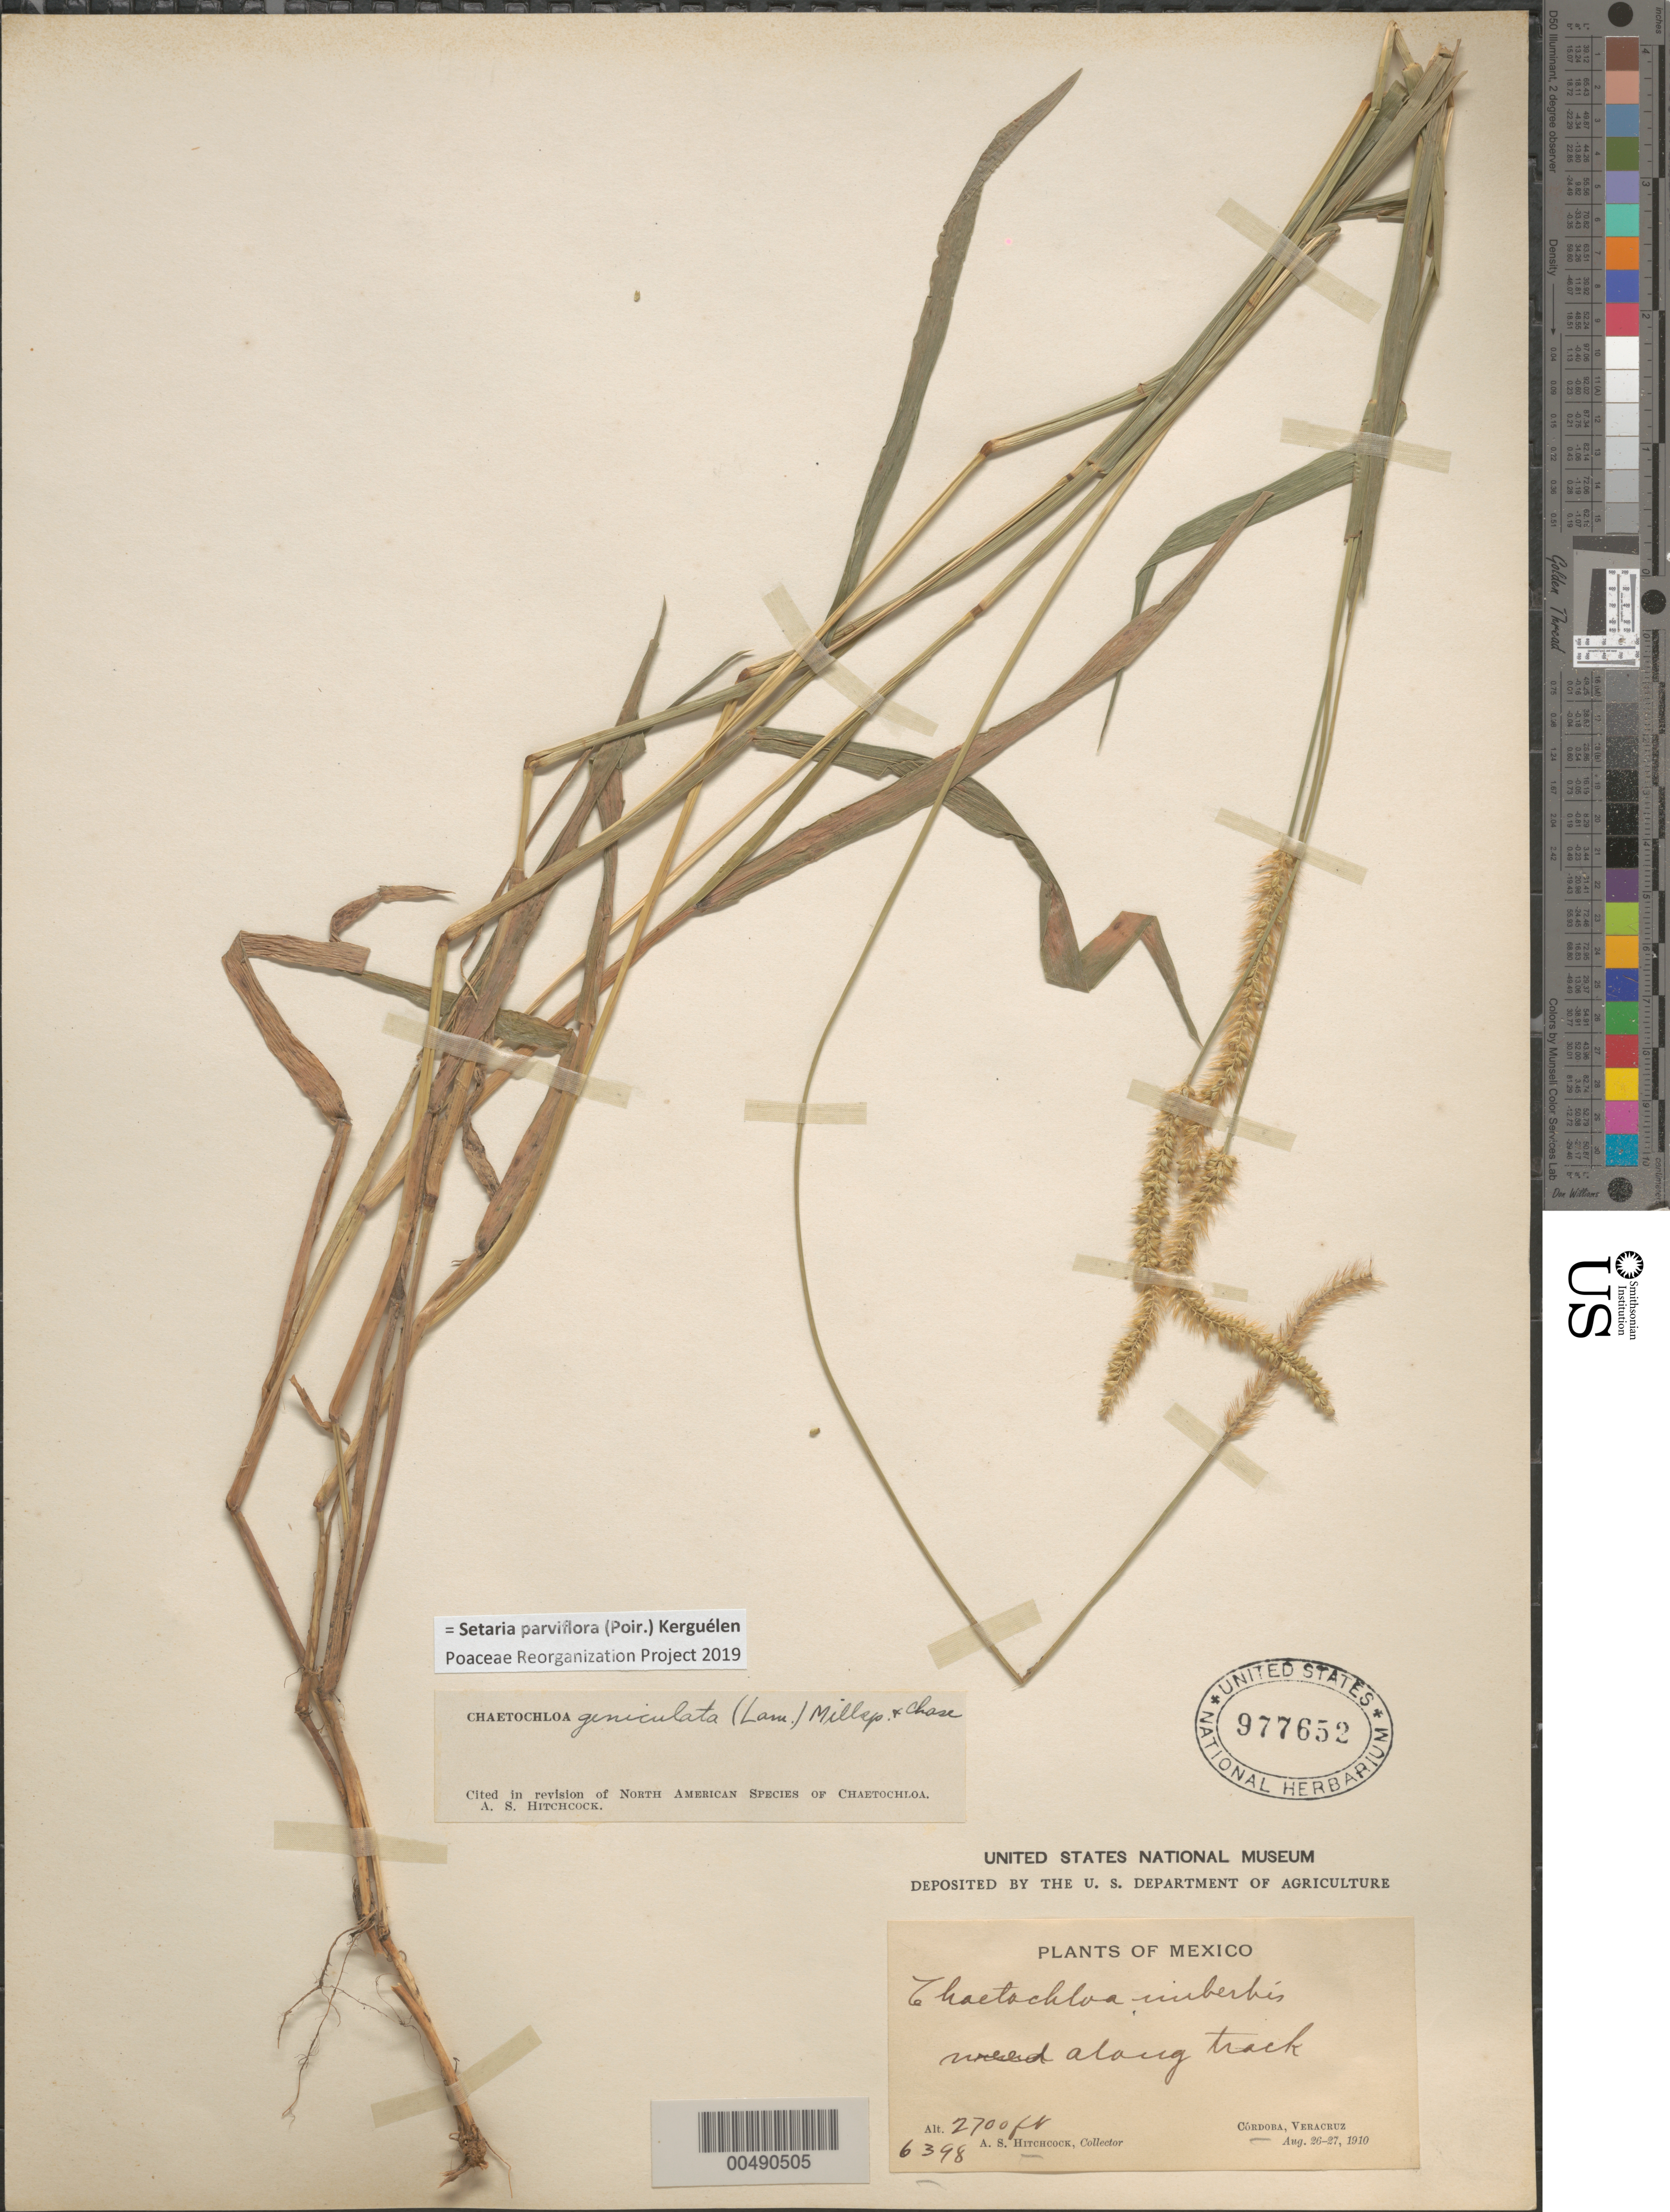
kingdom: Plantae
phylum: Tracheophyta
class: Liliopsida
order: Poales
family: Poaceae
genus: Setaria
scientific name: Setaria parviflora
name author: (Poir.) Kerguélen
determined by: Poaceae Reorganization Project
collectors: A. S. Hitchcock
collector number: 6398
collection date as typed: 26 Aug 1910 to 27 Aug 1910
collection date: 1910-08-26/1910-08-27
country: Mexico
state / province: Veracruz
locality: Córdoba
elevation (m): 823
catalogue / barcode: US 977652